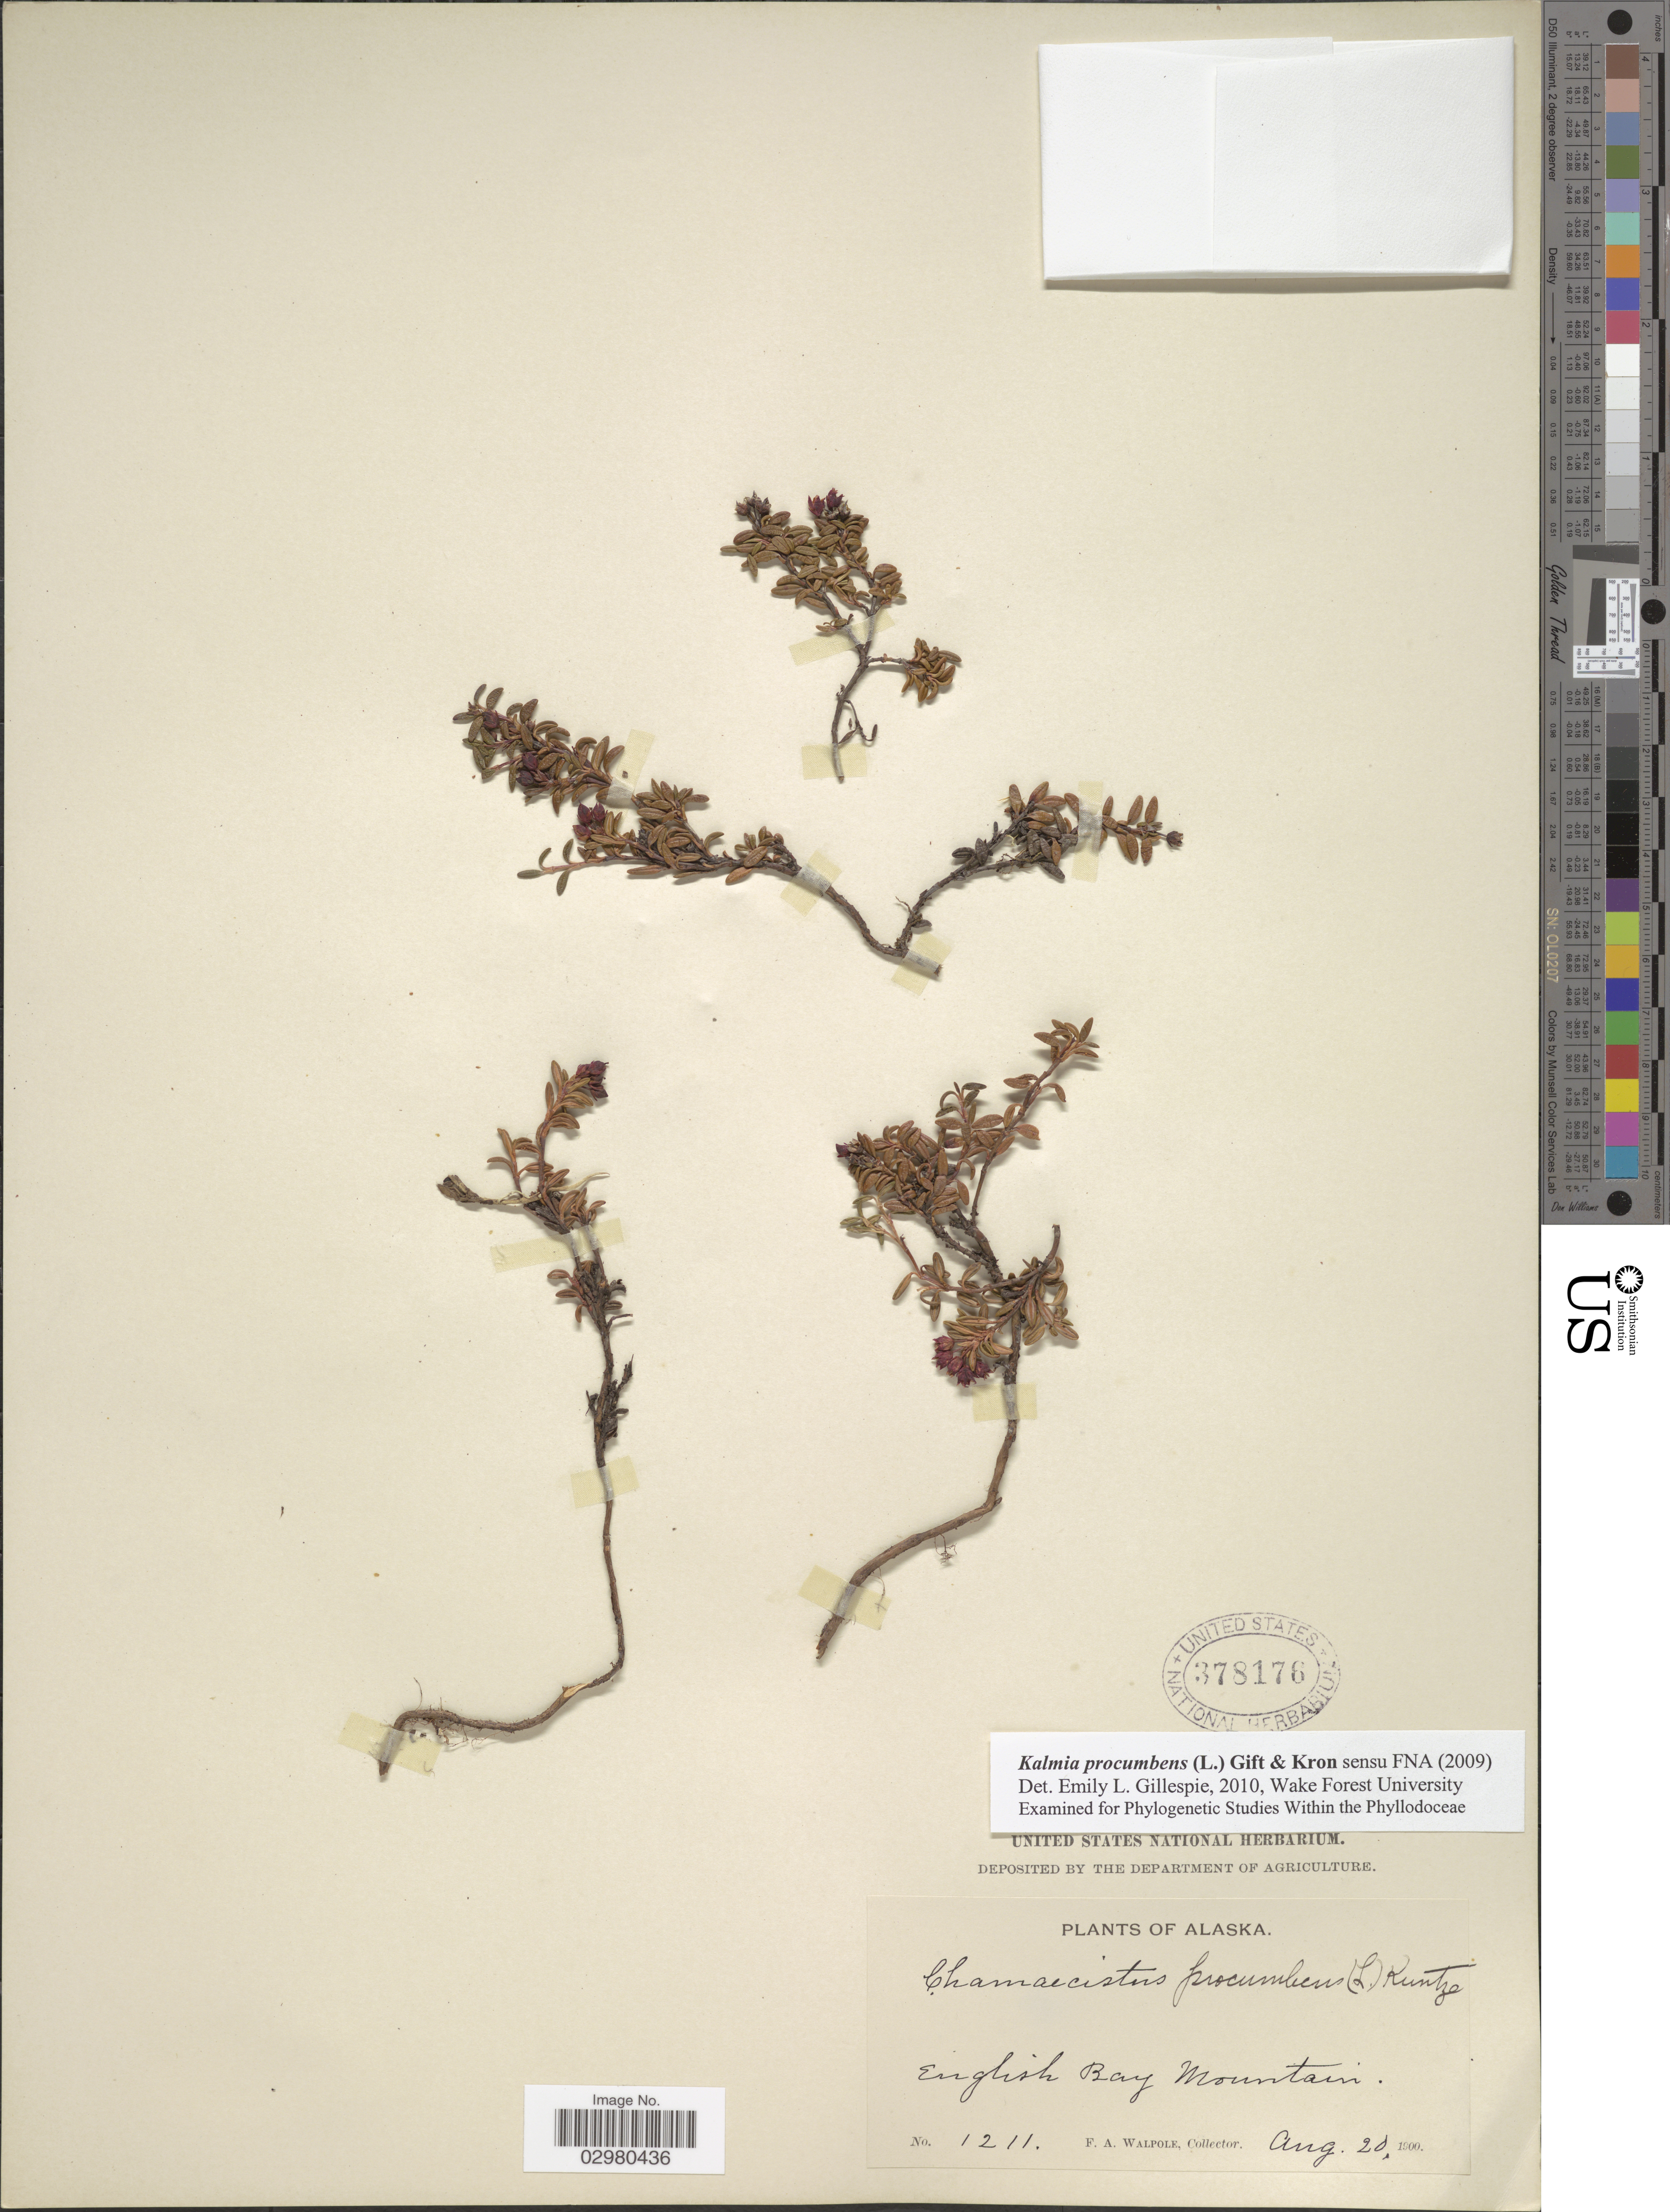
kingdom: Plantae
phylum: Tracheophyta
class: Magnoliopsida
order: Ericales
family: Ericaceae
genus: Loiseleuria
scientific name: Loiseleuria procumbens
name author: (L.) Desv.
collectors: F. Walpole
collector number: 1211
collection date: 1900-08-20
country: United States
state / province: Alaska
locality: English Bay Mountain.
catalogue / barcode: US 378176